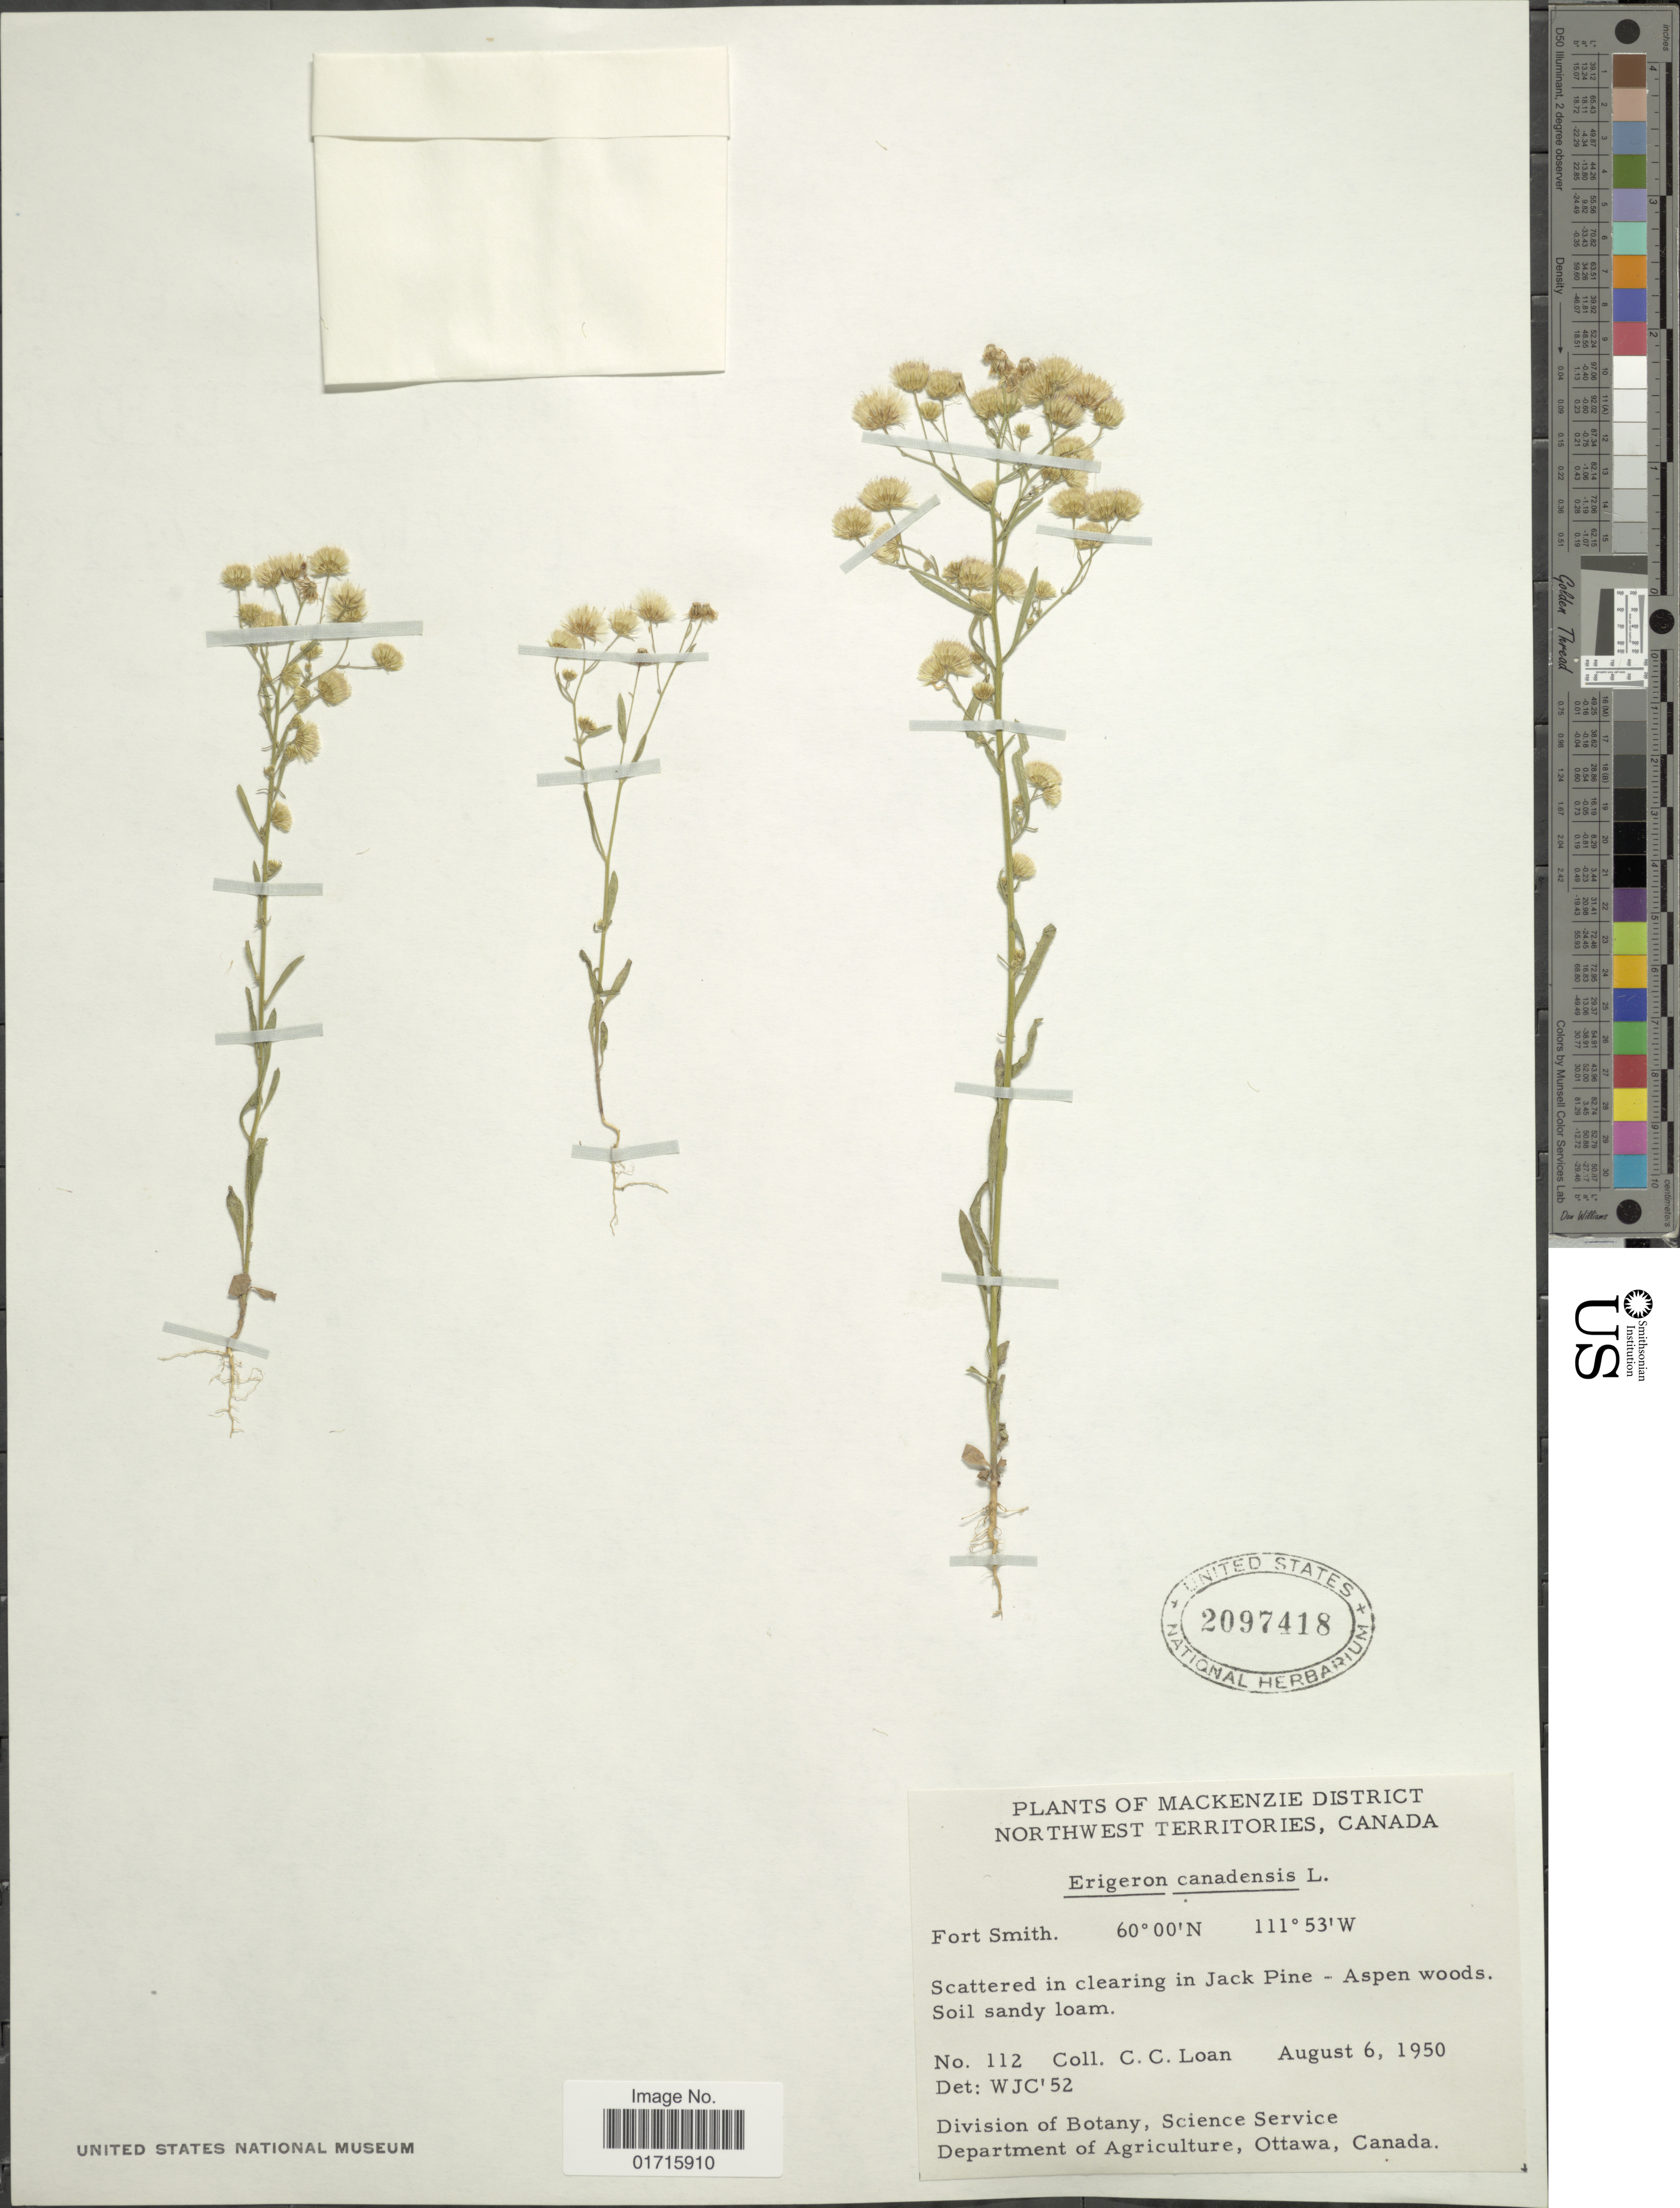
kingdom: Plantae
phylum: Tracheophyta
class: Magnoliopsida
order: Asterales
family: Asteraceae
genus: Conyza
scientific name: Conyza canadensis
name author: (L.) Cronq.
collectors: C. Loan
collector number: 112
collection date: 1950-08-06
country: Canada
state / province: Northwest Territories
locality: Mackenzie District. Northwest Territories, Canada. Scattered in clearing in Jack Pine-Aspen woods.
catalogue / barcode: US 2097418